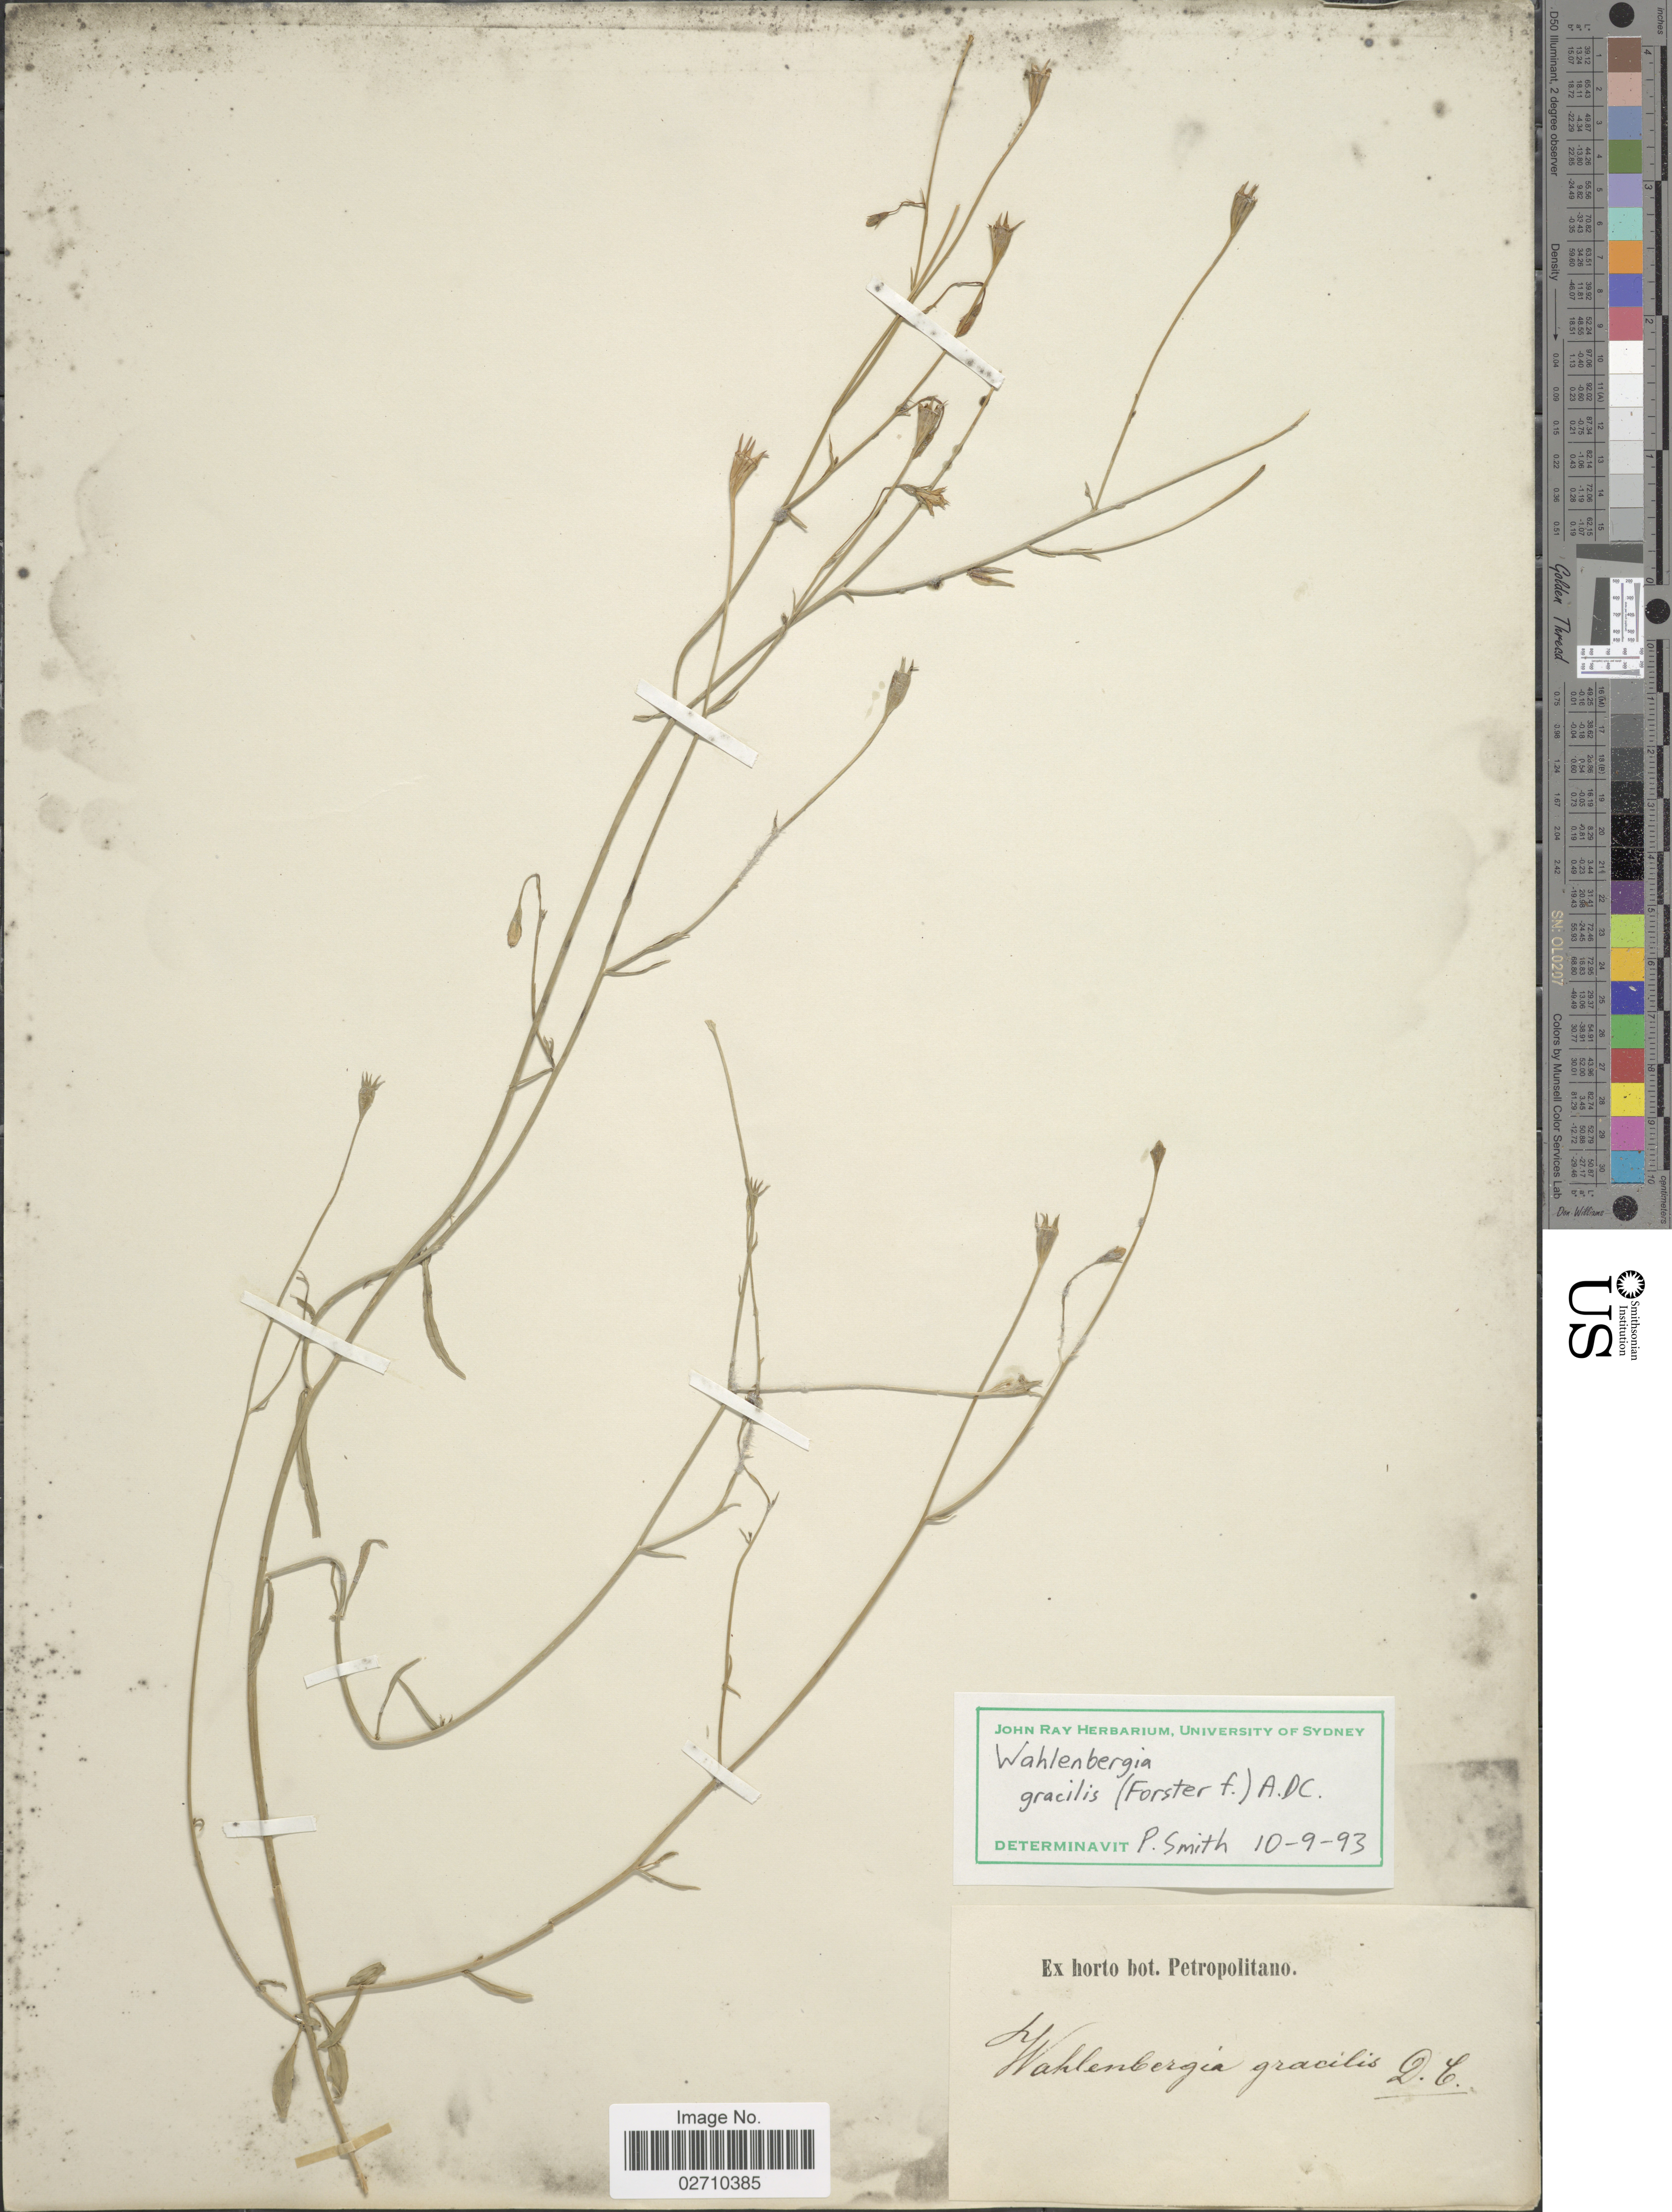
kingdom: Plantae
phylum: Tracheophyta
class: Magnoliopsida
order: Asterales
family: Campanulaceae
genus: Wahlenbergia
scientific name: Wahlenbergia gracilis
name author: A. DC.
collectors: ex Horto Bot. Petropolitano